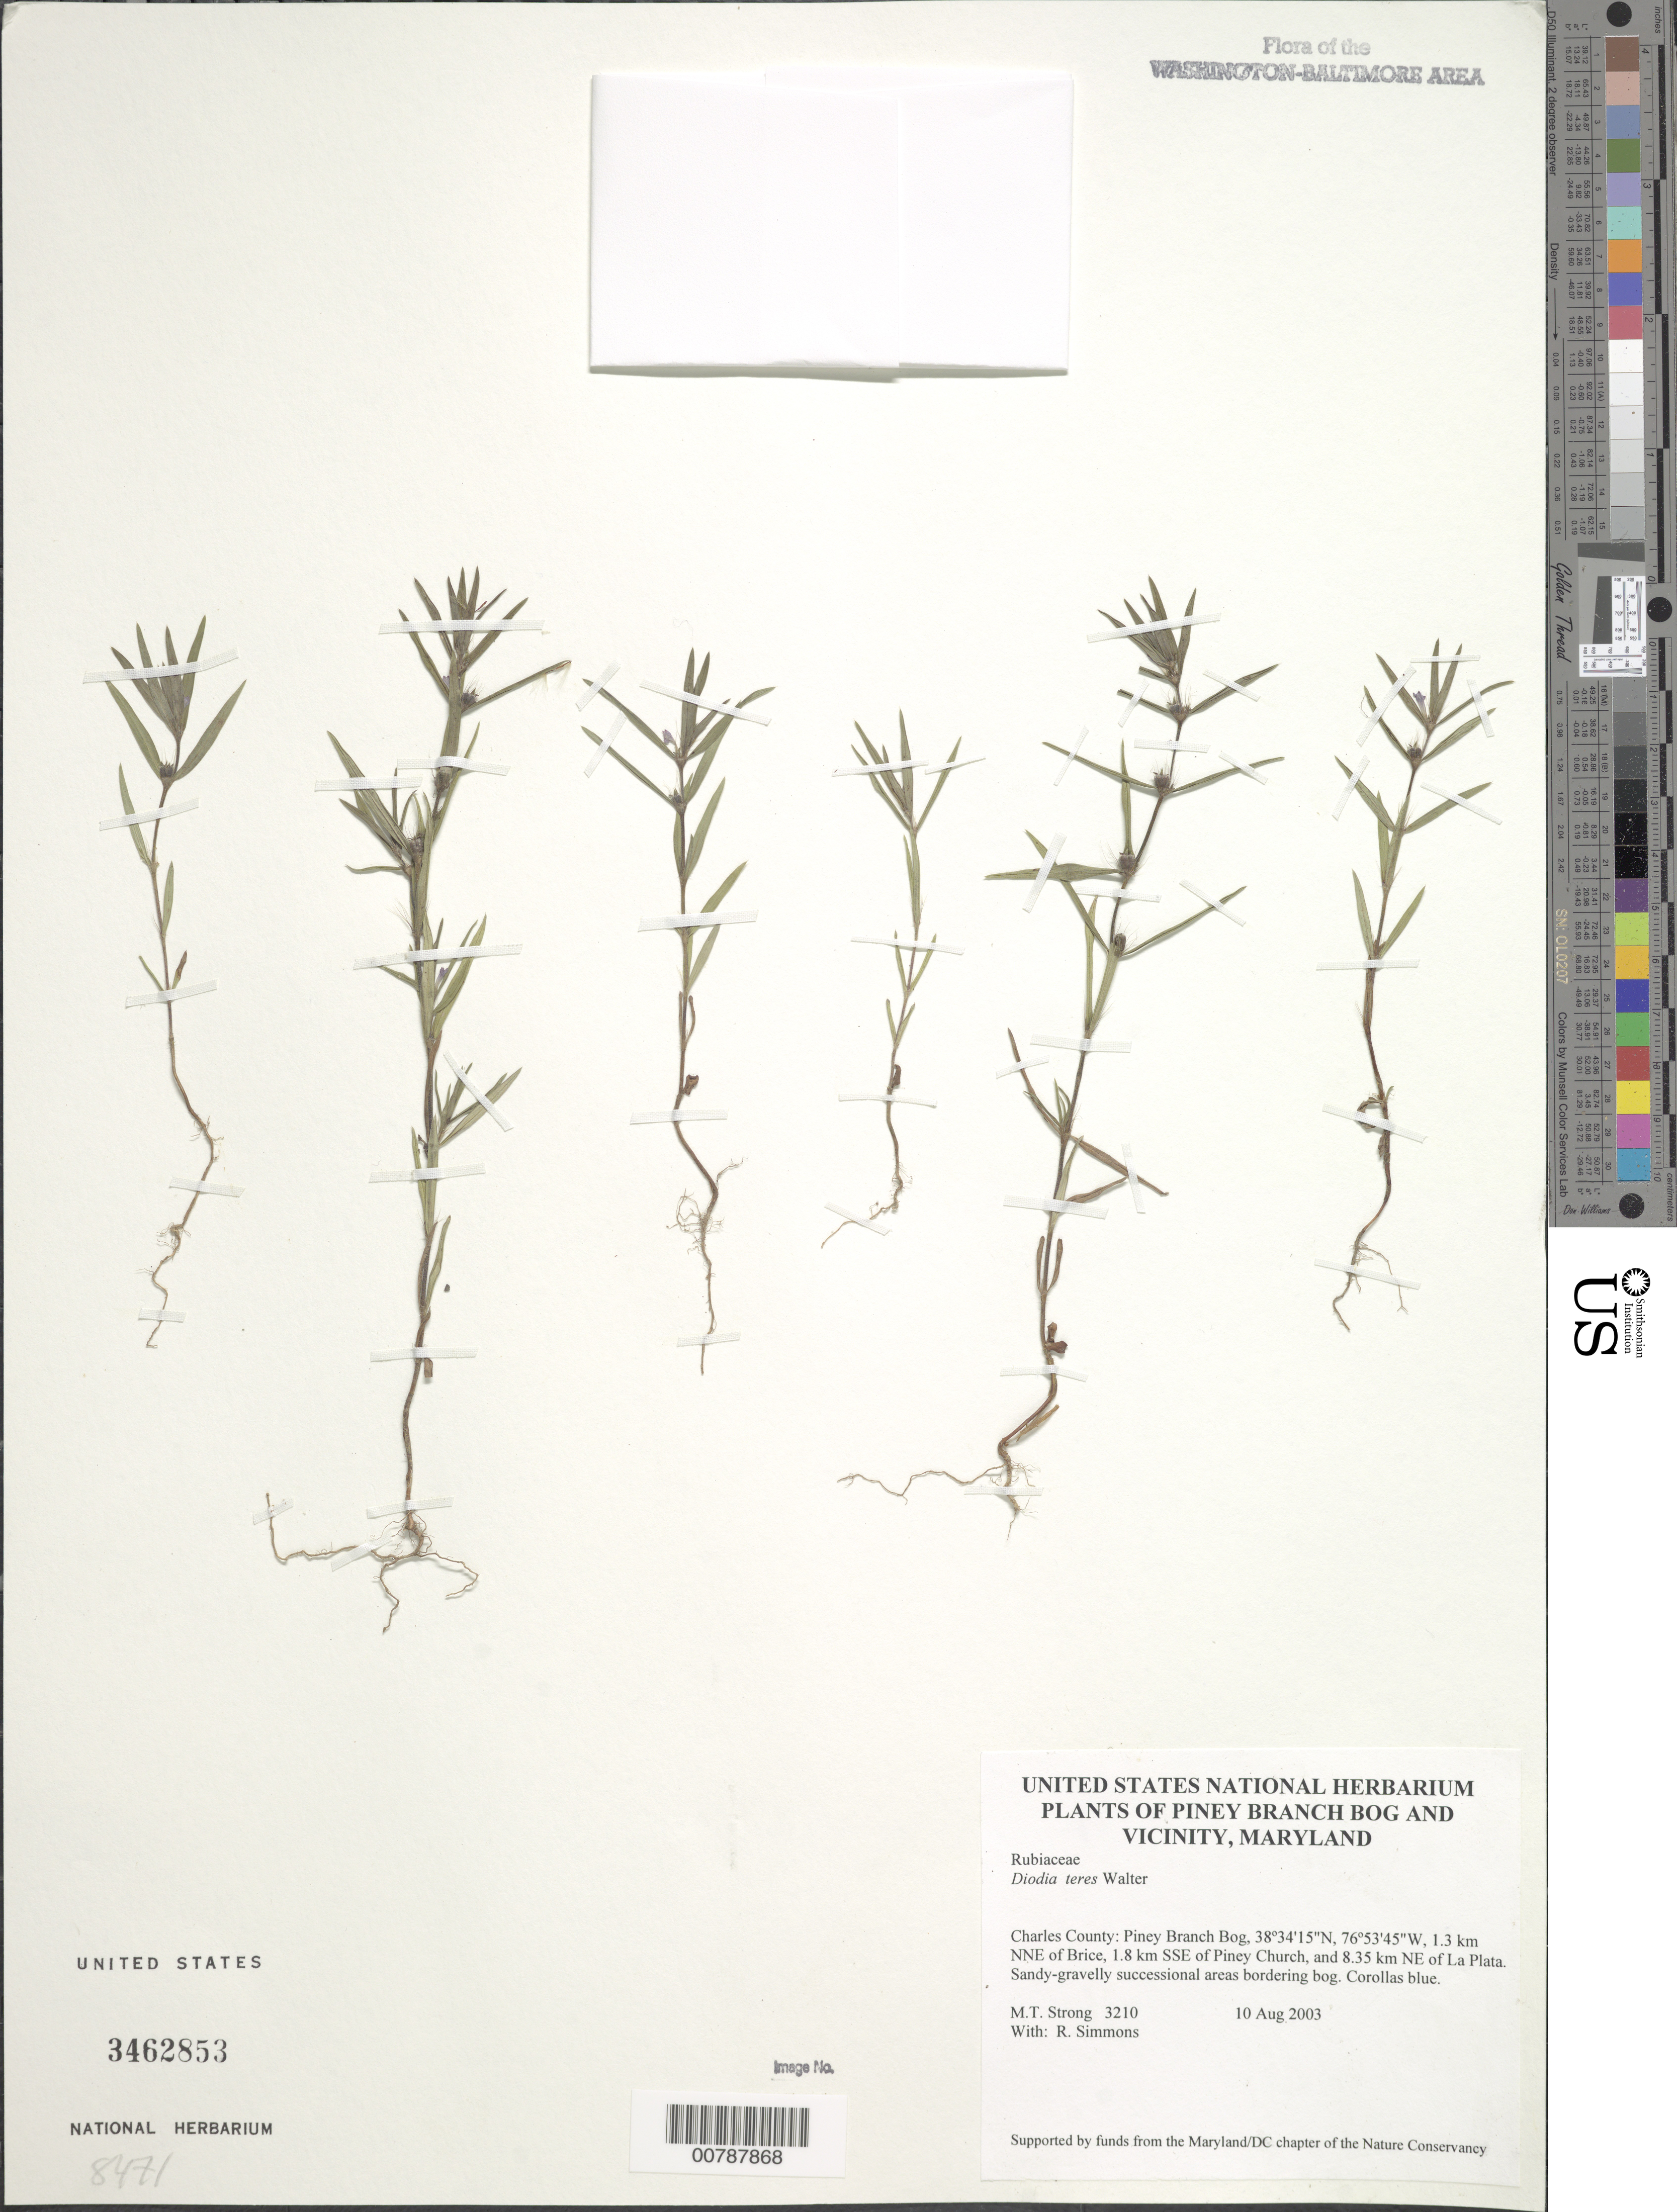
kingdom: Plantae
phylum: Tracheophyta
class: Magnoliopsida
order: Gentianales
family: Rubiaceae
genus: Diodia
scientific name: Diodia teres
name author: Walter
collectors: M. T. Strong & R. H. Simmons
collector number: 3210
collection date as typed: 10 Aug 2003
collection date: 2003-08-10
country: United States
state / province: Maryland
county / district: Charles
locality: Piney Branch Bog, 1.3 km NNE of Brice, 1.8 km SSE of Piney Church, and 8.35 km NE of La Plata.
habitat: Sandy-gravelly successional areas bordering bog.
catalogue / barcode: US 3462853